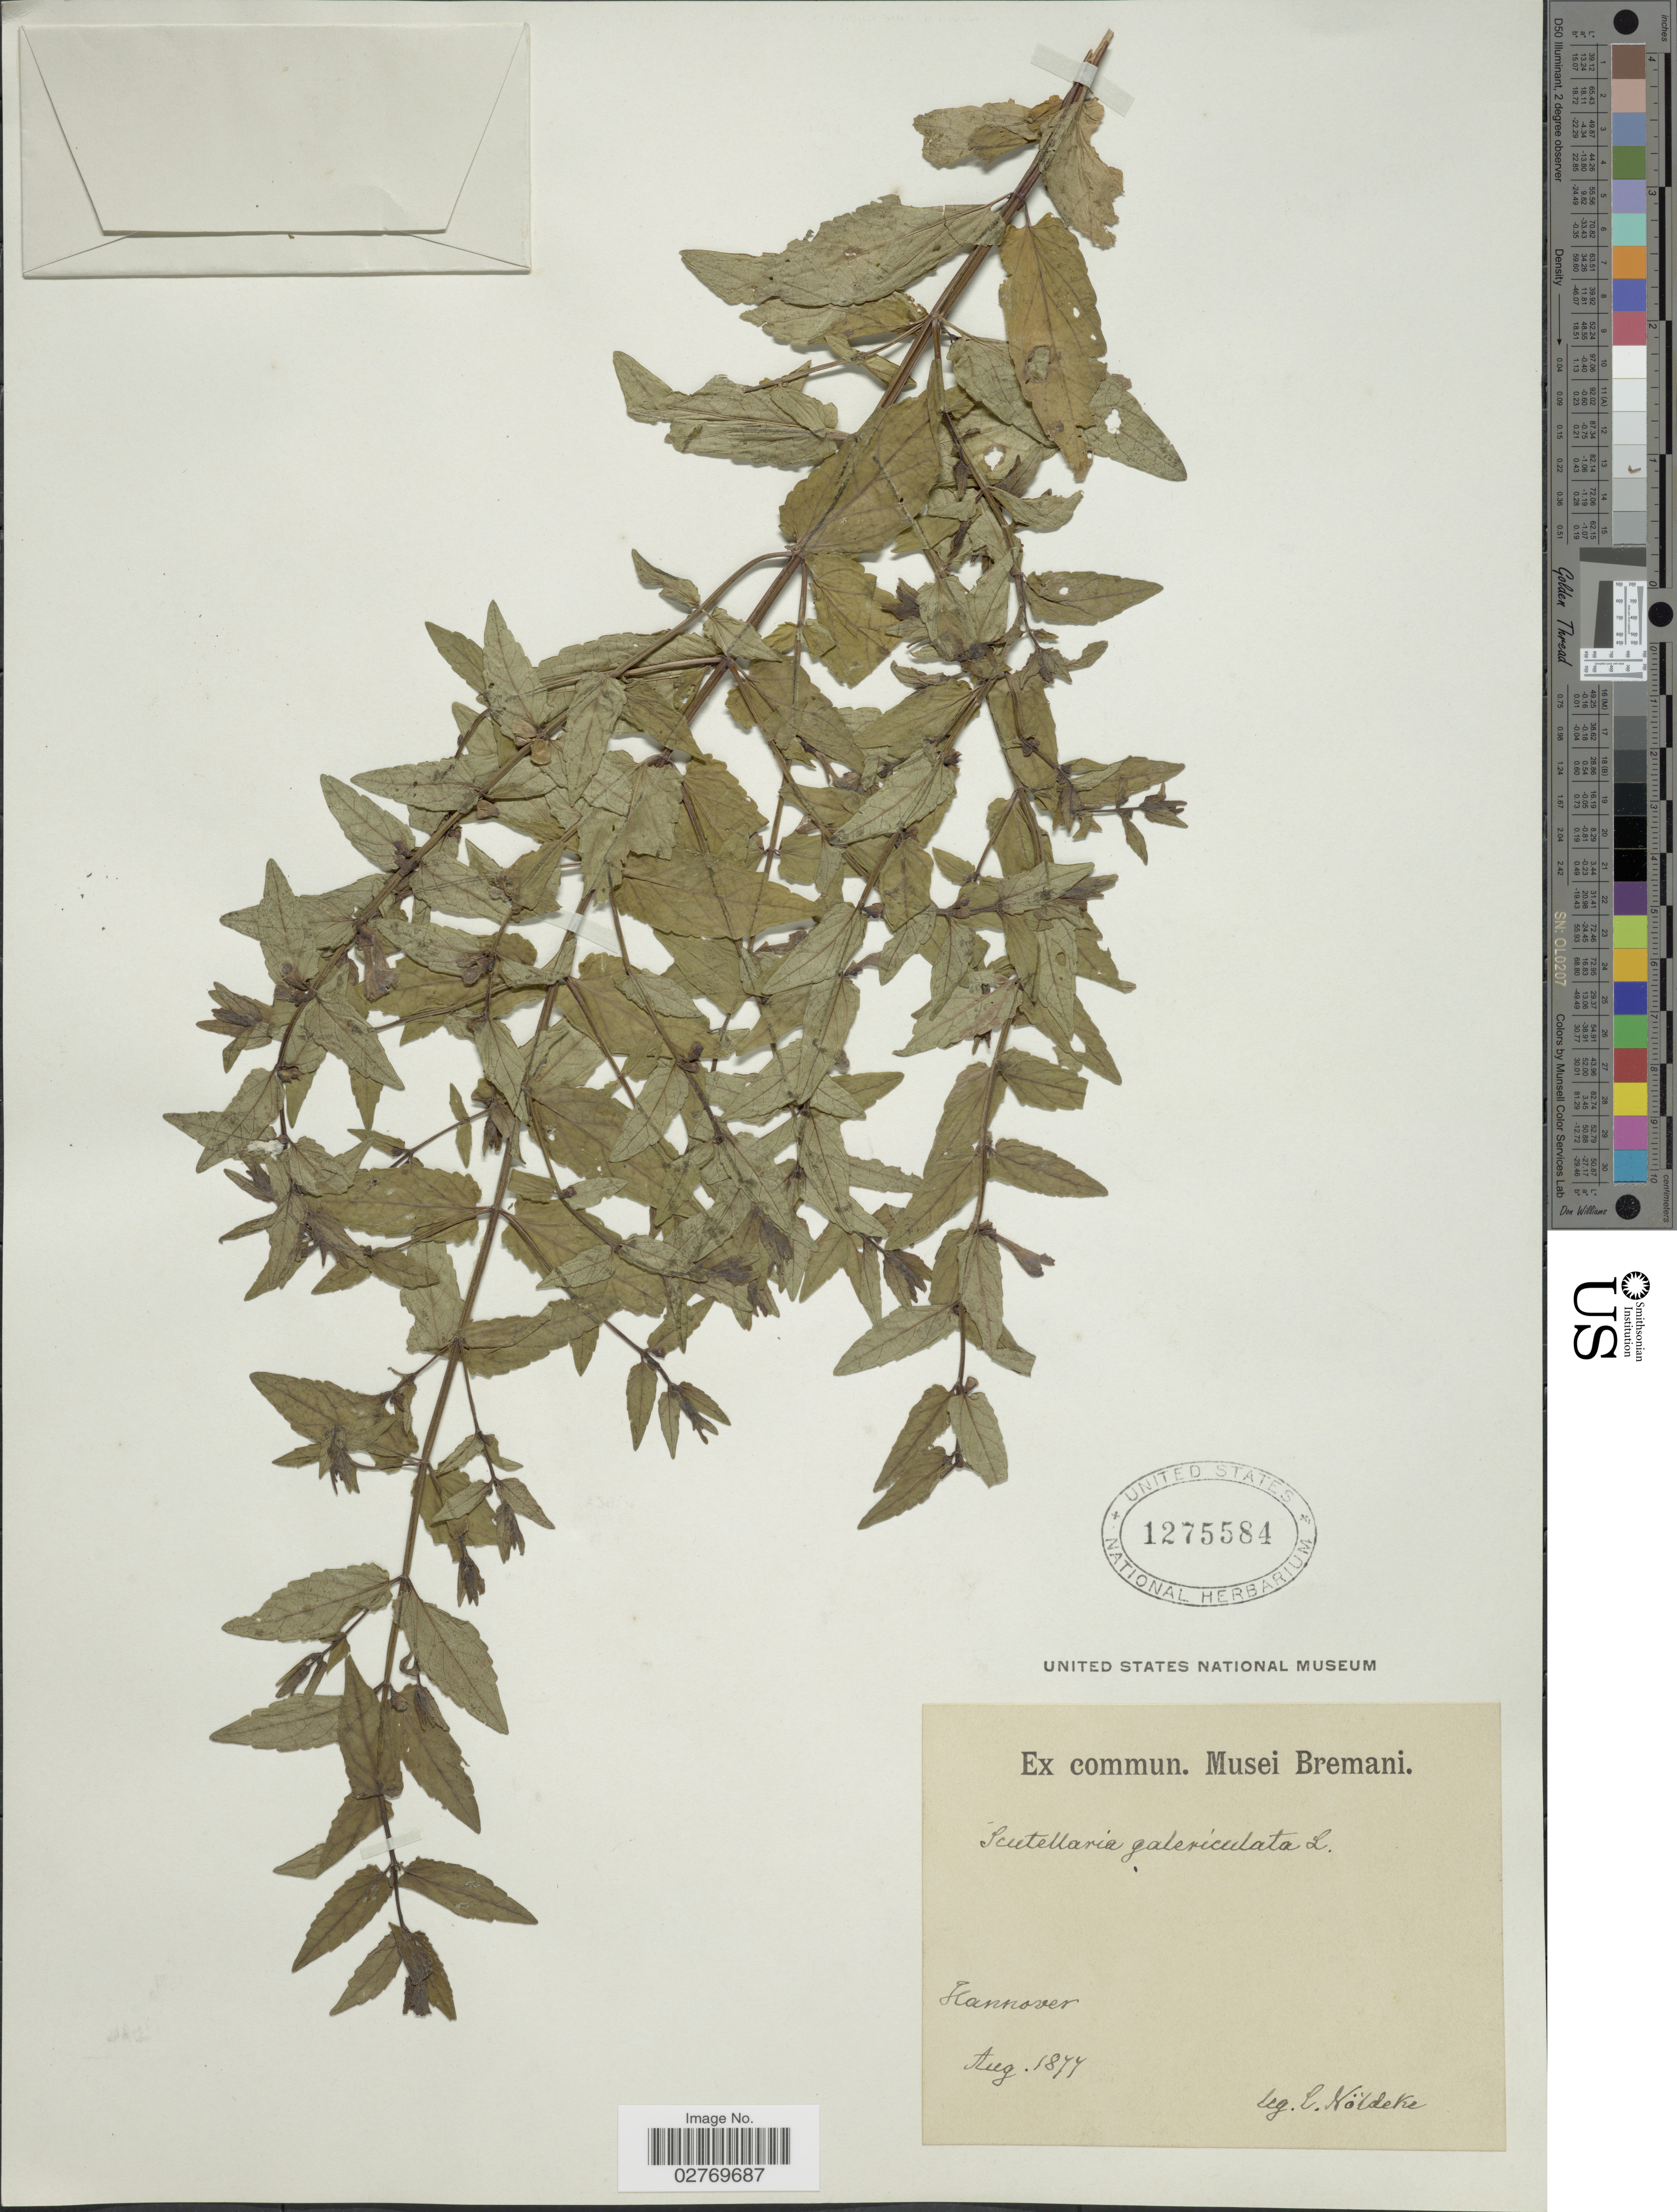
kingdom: Plantae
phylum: Tracheophyta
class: Magnoliopsida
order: Lamiales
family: Lamiaceae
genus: Scutellaria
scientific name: Scutellaria galericulata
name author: L.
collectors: C. Noldeke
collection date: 1877-08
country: Germany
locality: Hannover.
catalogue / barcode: US 1275584